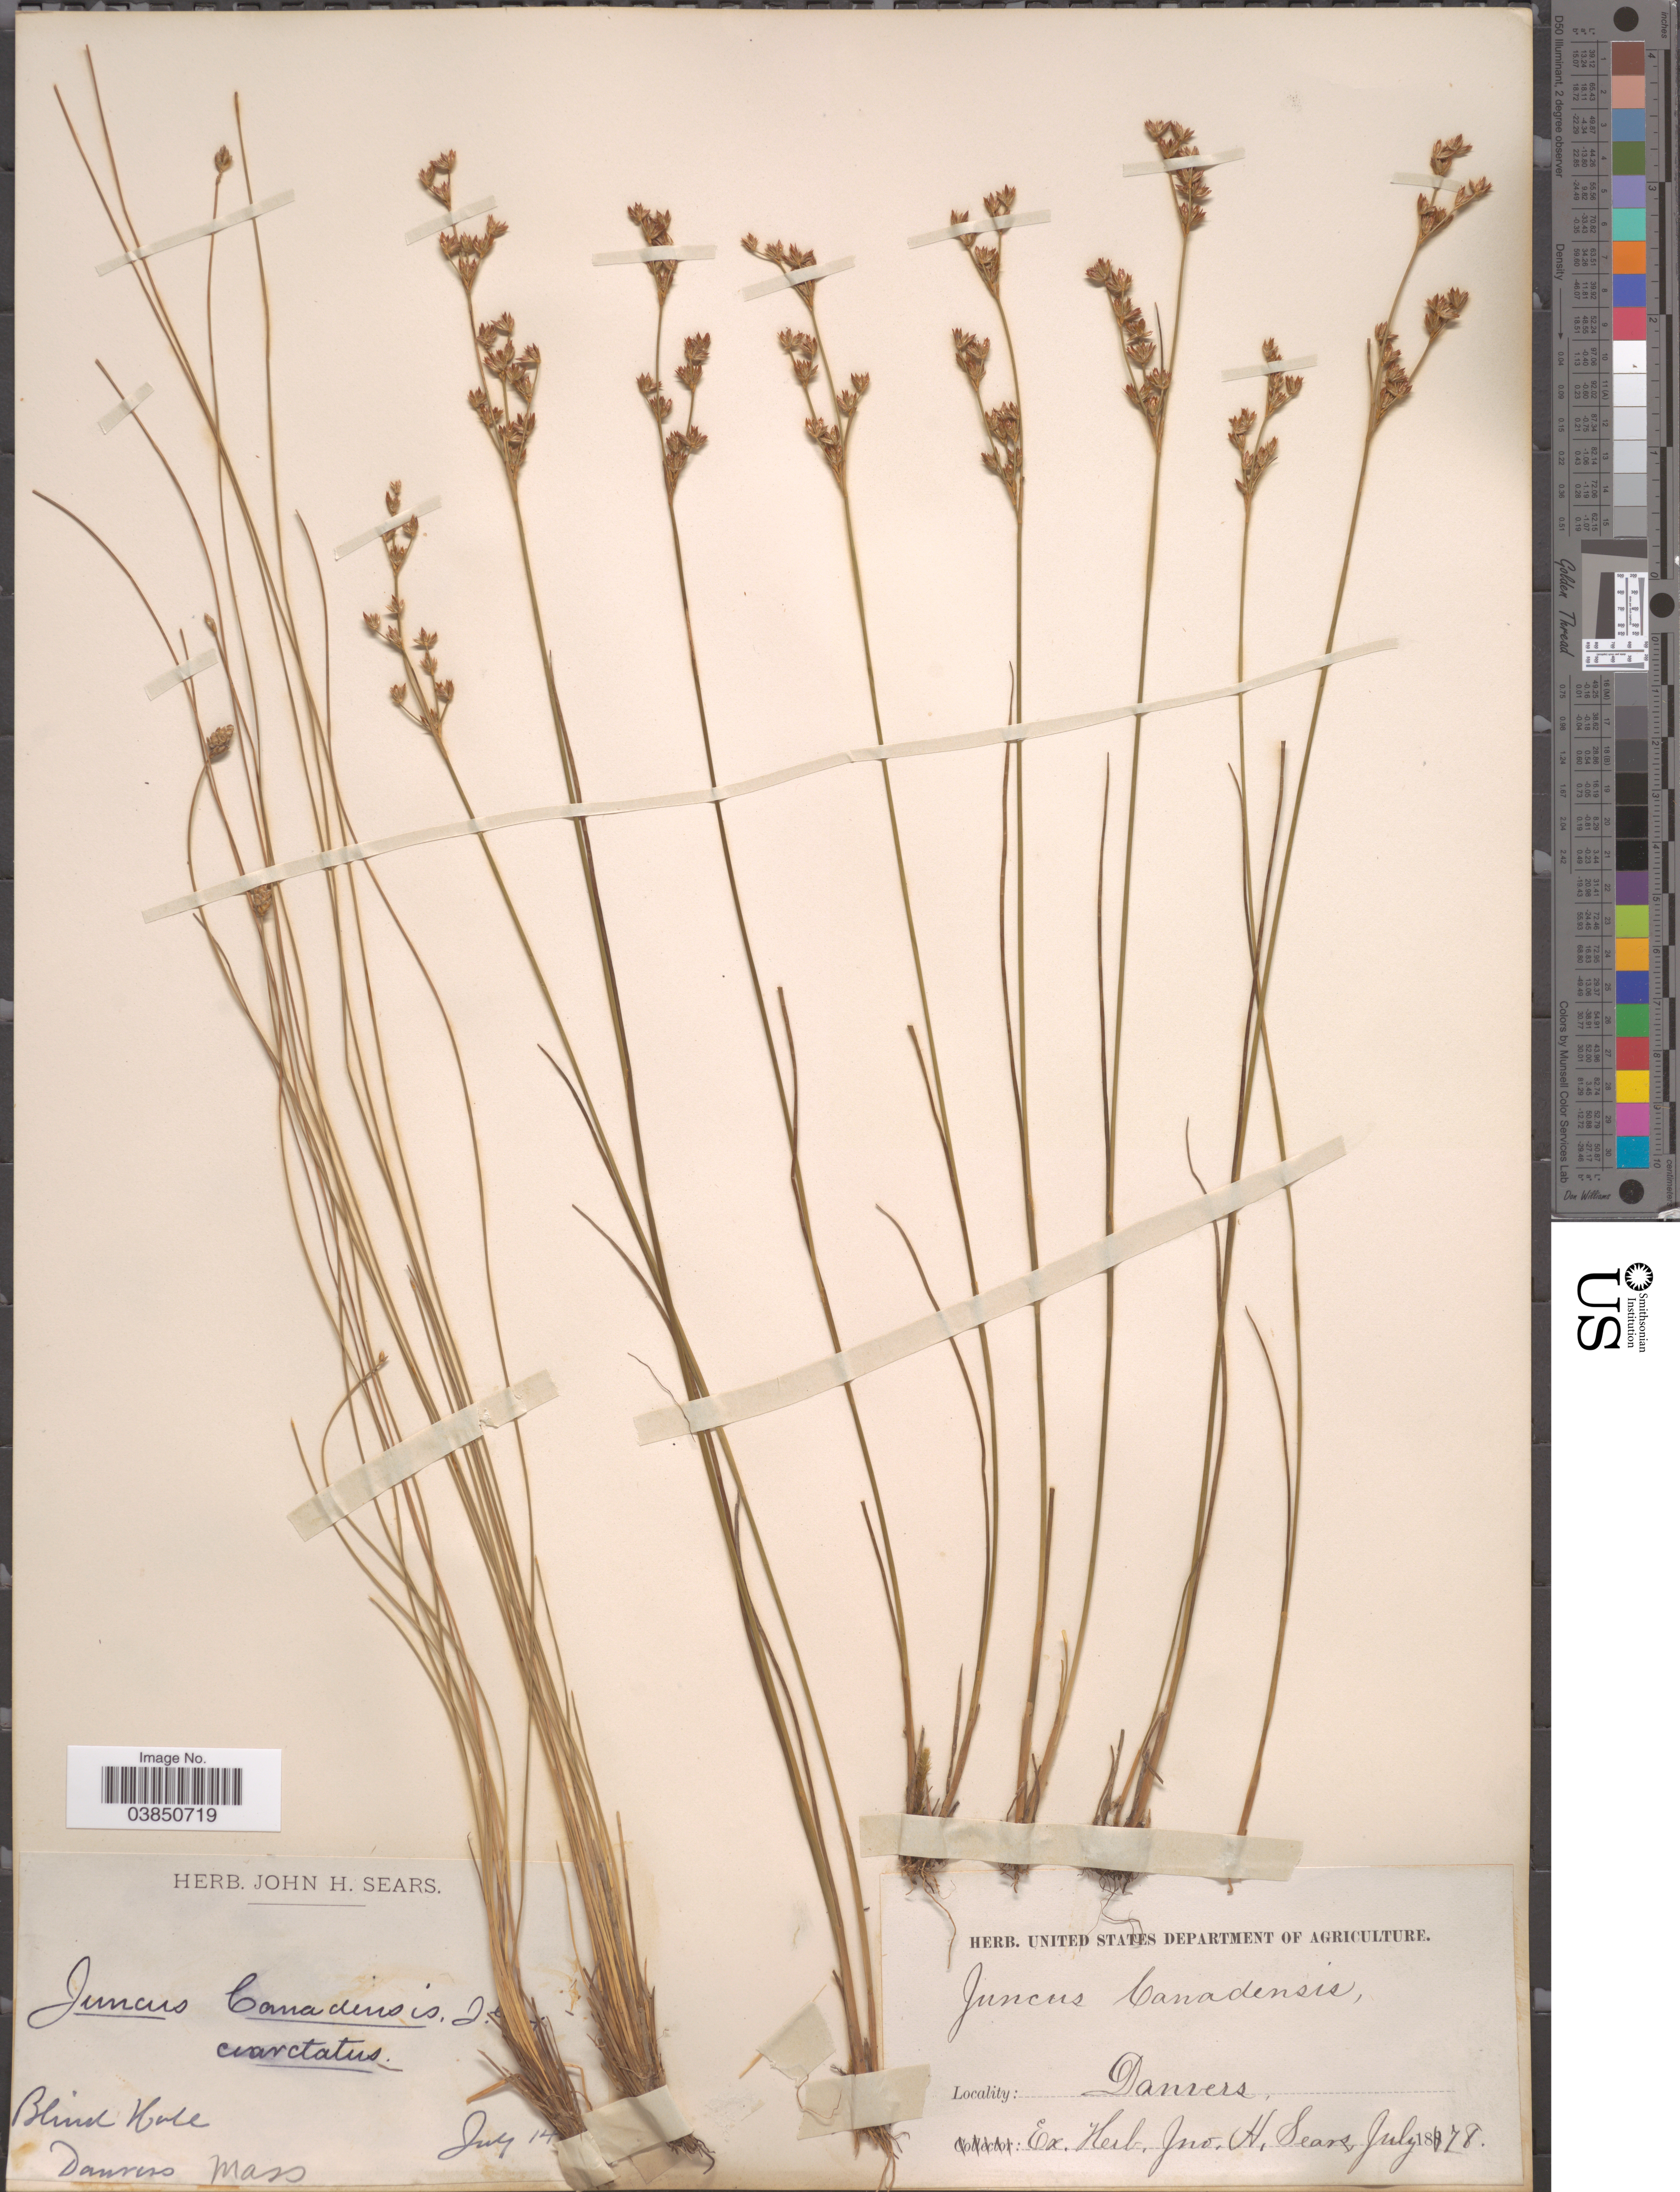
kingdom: Plantae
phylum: Tracheophyta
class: Liliopsida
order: Poales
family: Juncaceae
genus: Juncus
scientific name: Juncus brevicaudatus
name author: (Engelm.) Fernald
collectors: Ex herb. John H. Sears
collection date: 1878-07-14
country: United States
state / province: Massachusetts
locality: Blind Hole. Danvers.